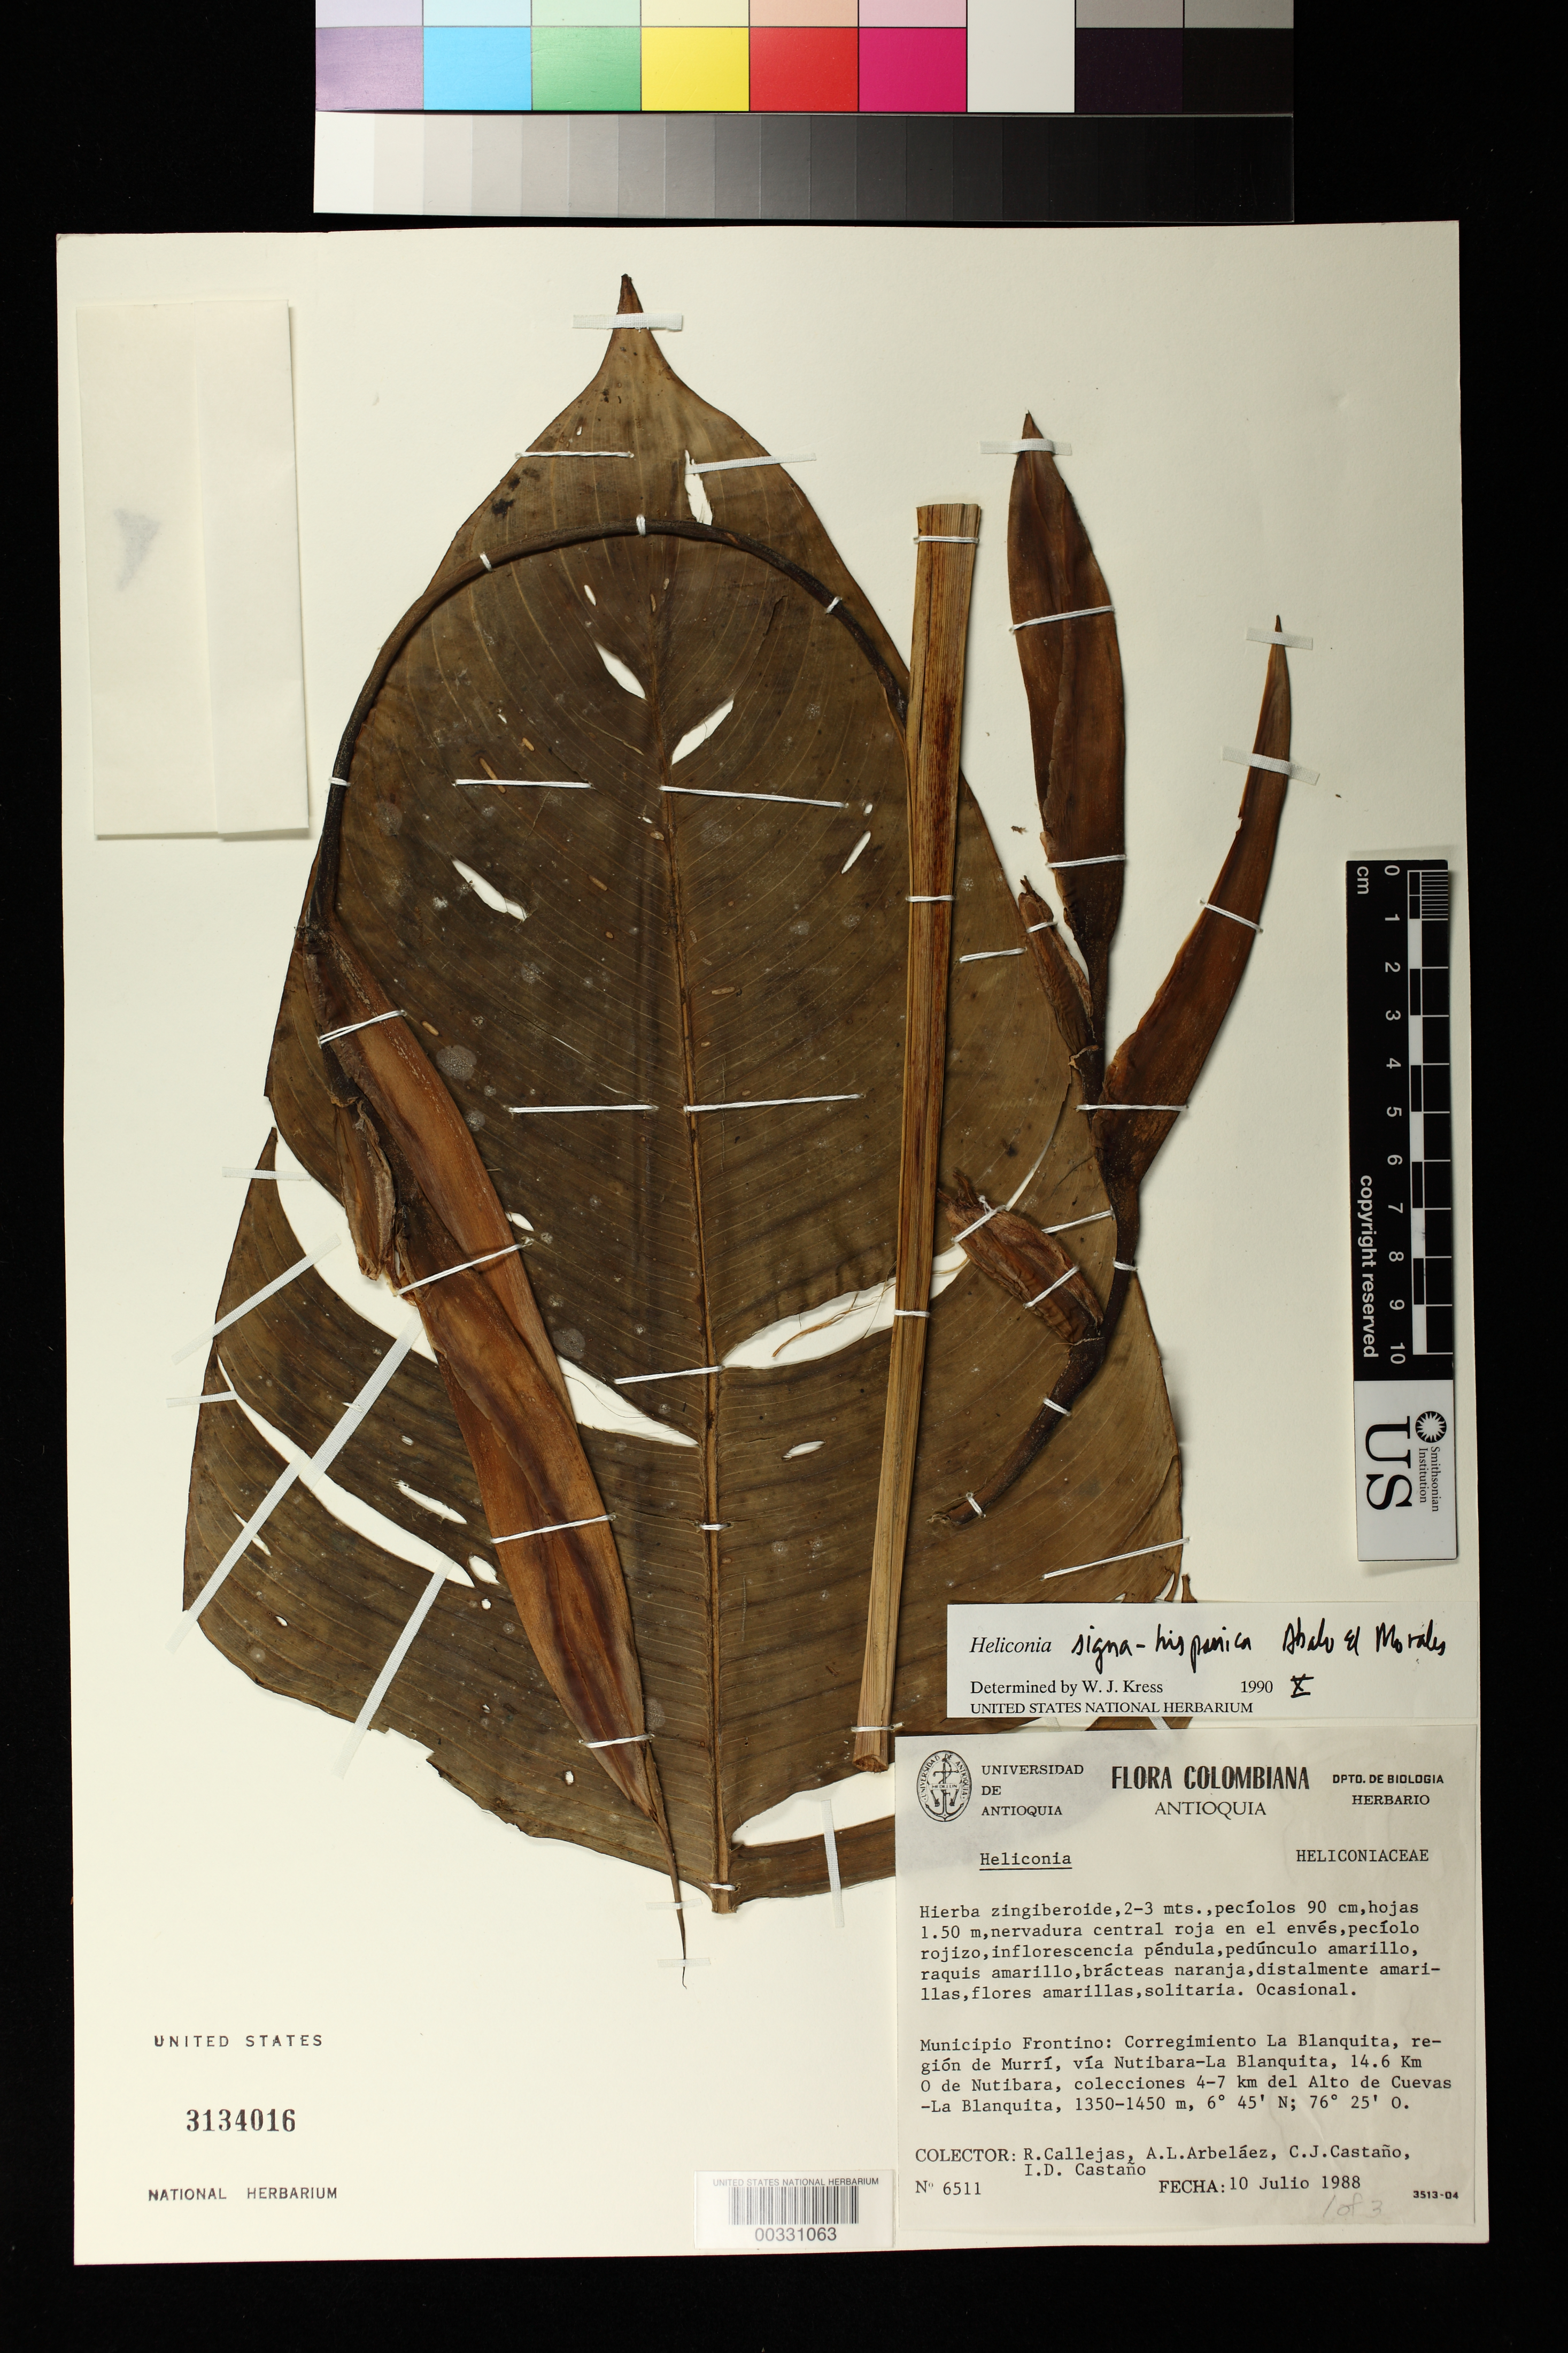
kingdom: Plantae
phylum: Tracheophyta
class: Liliopsida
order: Zingiberales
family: Heliconiaceae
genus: Heliconia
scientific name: Heliconia signa-hispanica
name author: Abalo & G. Morales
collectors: R. Callejas, A. L. Arbelaez, C. Castano & I. Castaño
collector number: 6511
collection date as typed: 10 Jul 1988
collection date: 1988-07-10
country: Colombia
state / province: Antioquia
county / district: Frontino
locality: Mun of Frontino, Corregimiento la Blanquita, region of Murri, Nutibara-la Blanquita road, 14.6 km W of Nutibara, ...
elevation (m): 1350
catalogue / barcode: US 3134016